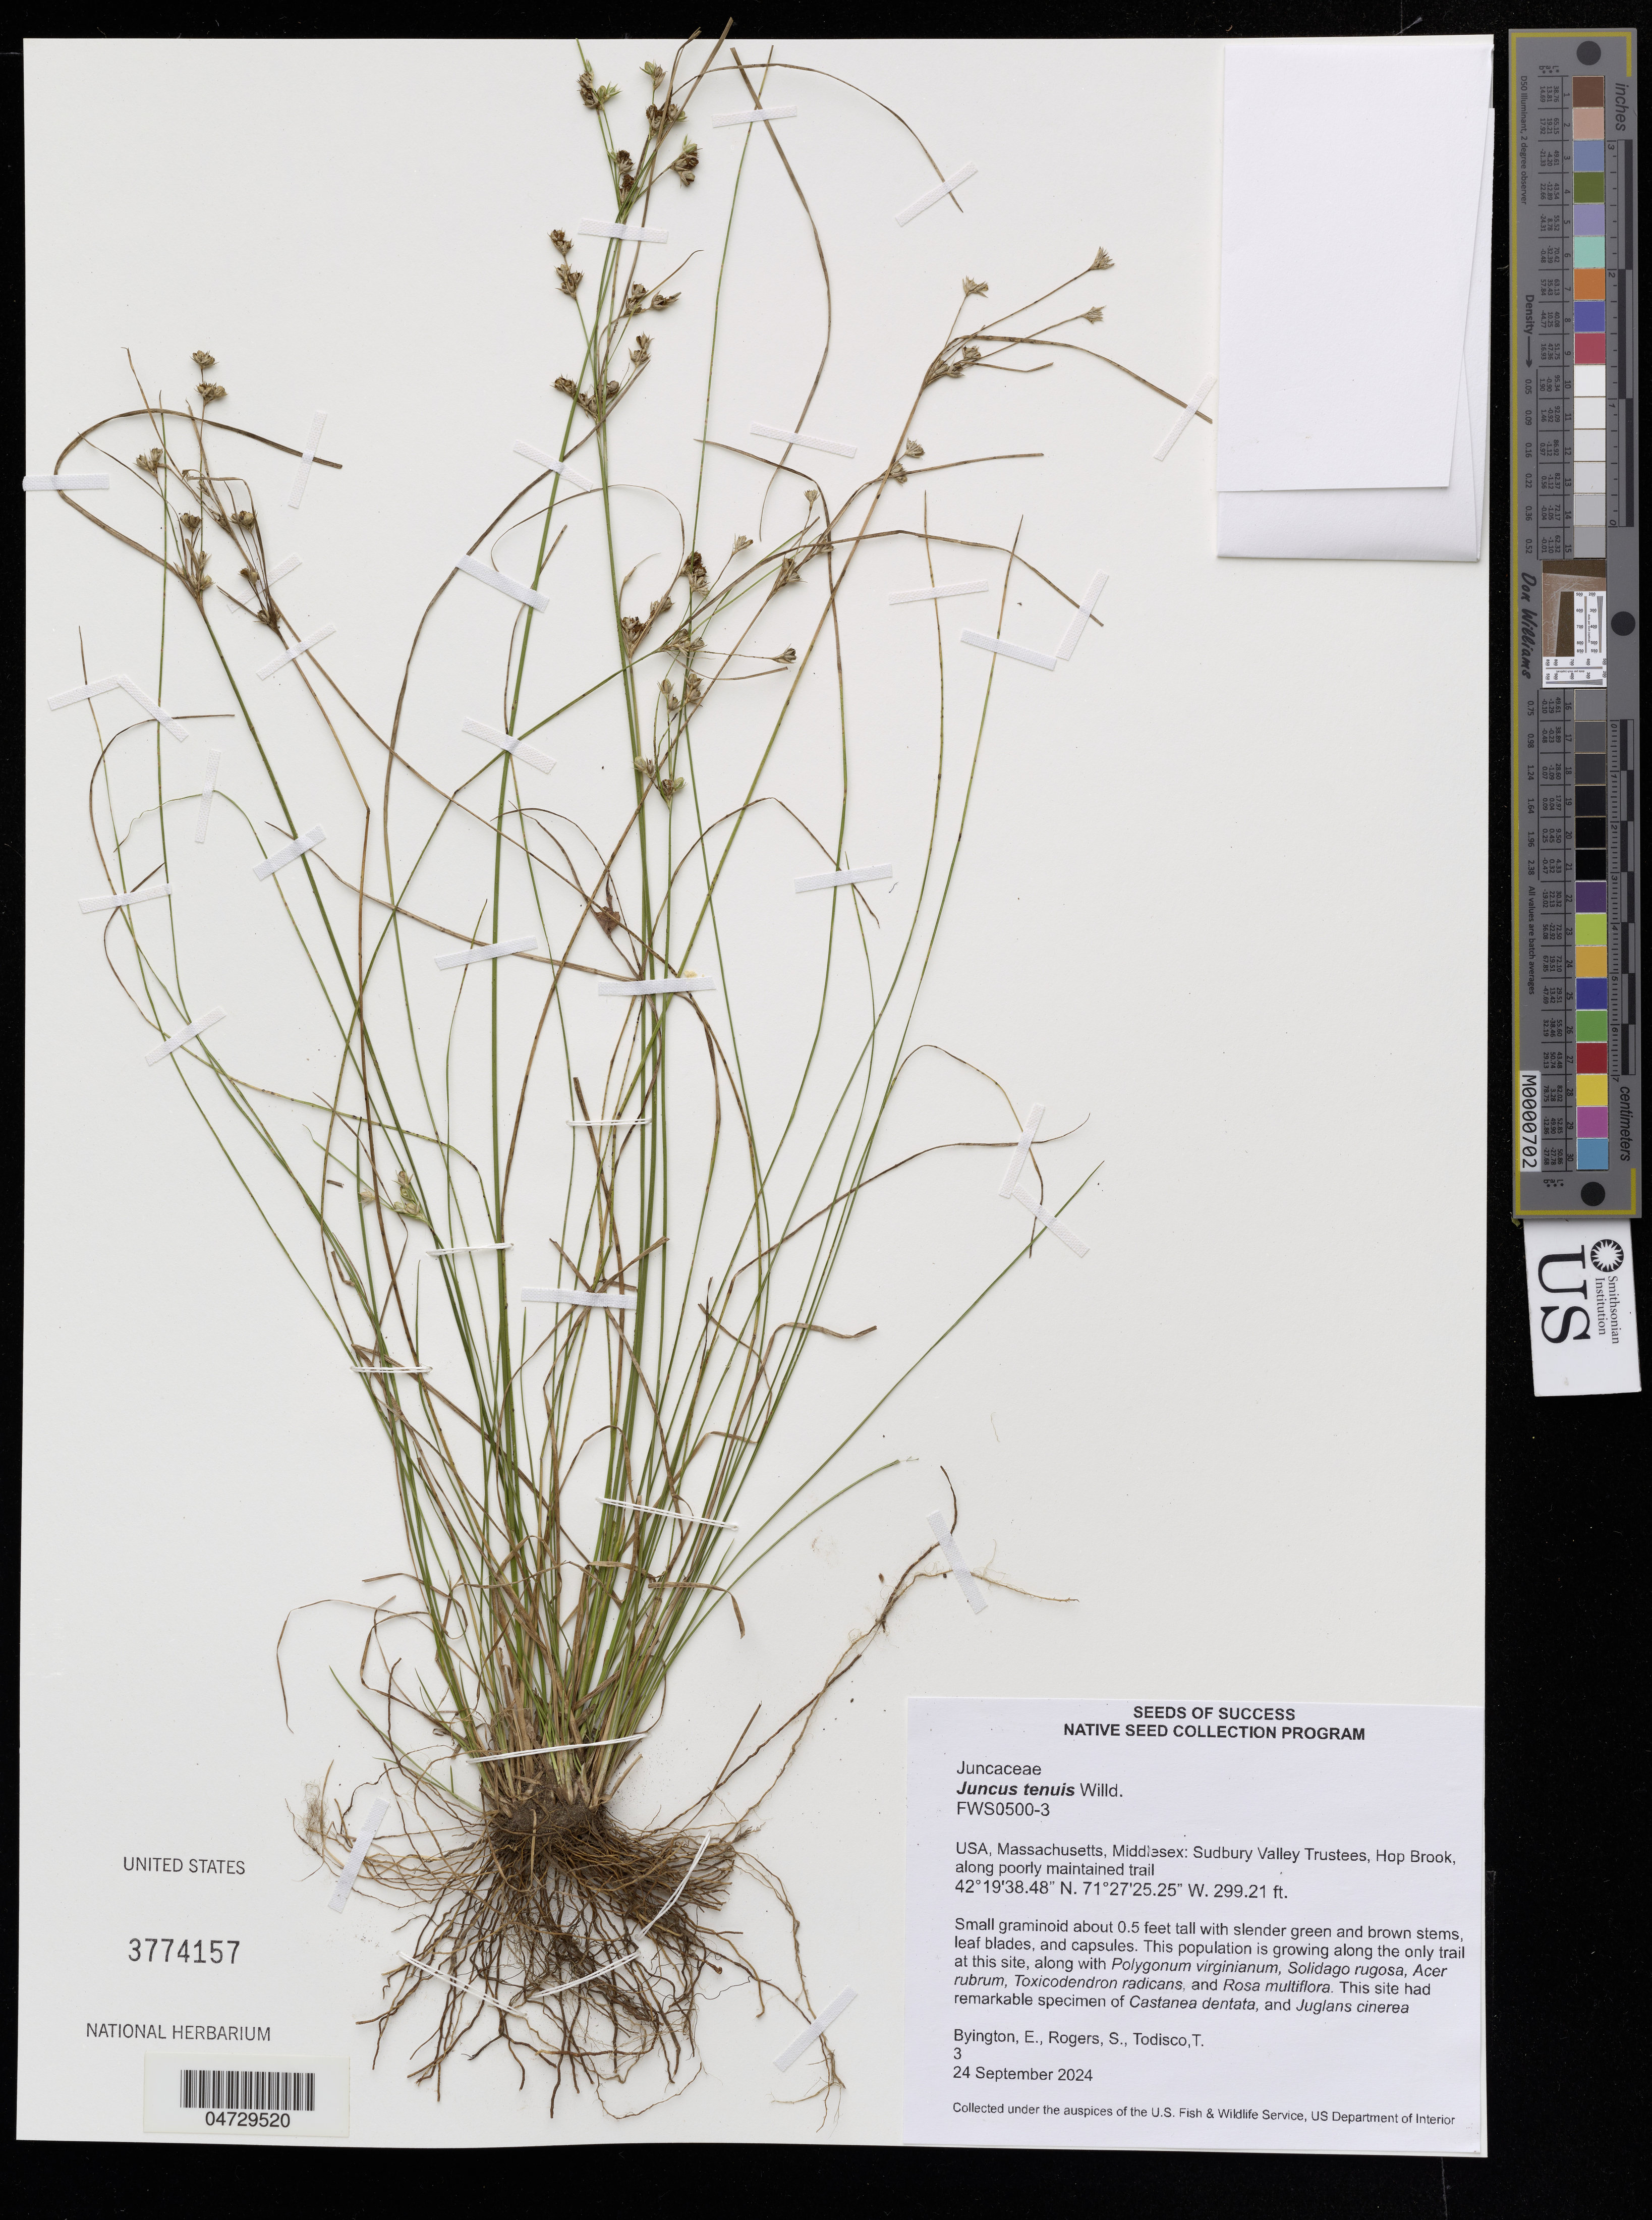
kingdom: Plantae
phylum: Tracheophyta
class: Liliopsida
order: Poales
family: Juncaceae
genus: Juncus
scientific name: Juncus tenuis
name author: Willd.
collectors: E. Byington, S. Rogers & T. Todisco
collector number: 33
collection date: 2024-09-24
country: United States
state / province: Massachusetts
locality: Middlesex: Sudbury Valley Trustees, Hop Brook, along poorly maintained trail.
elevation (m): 91.2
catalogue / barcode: US 3774157